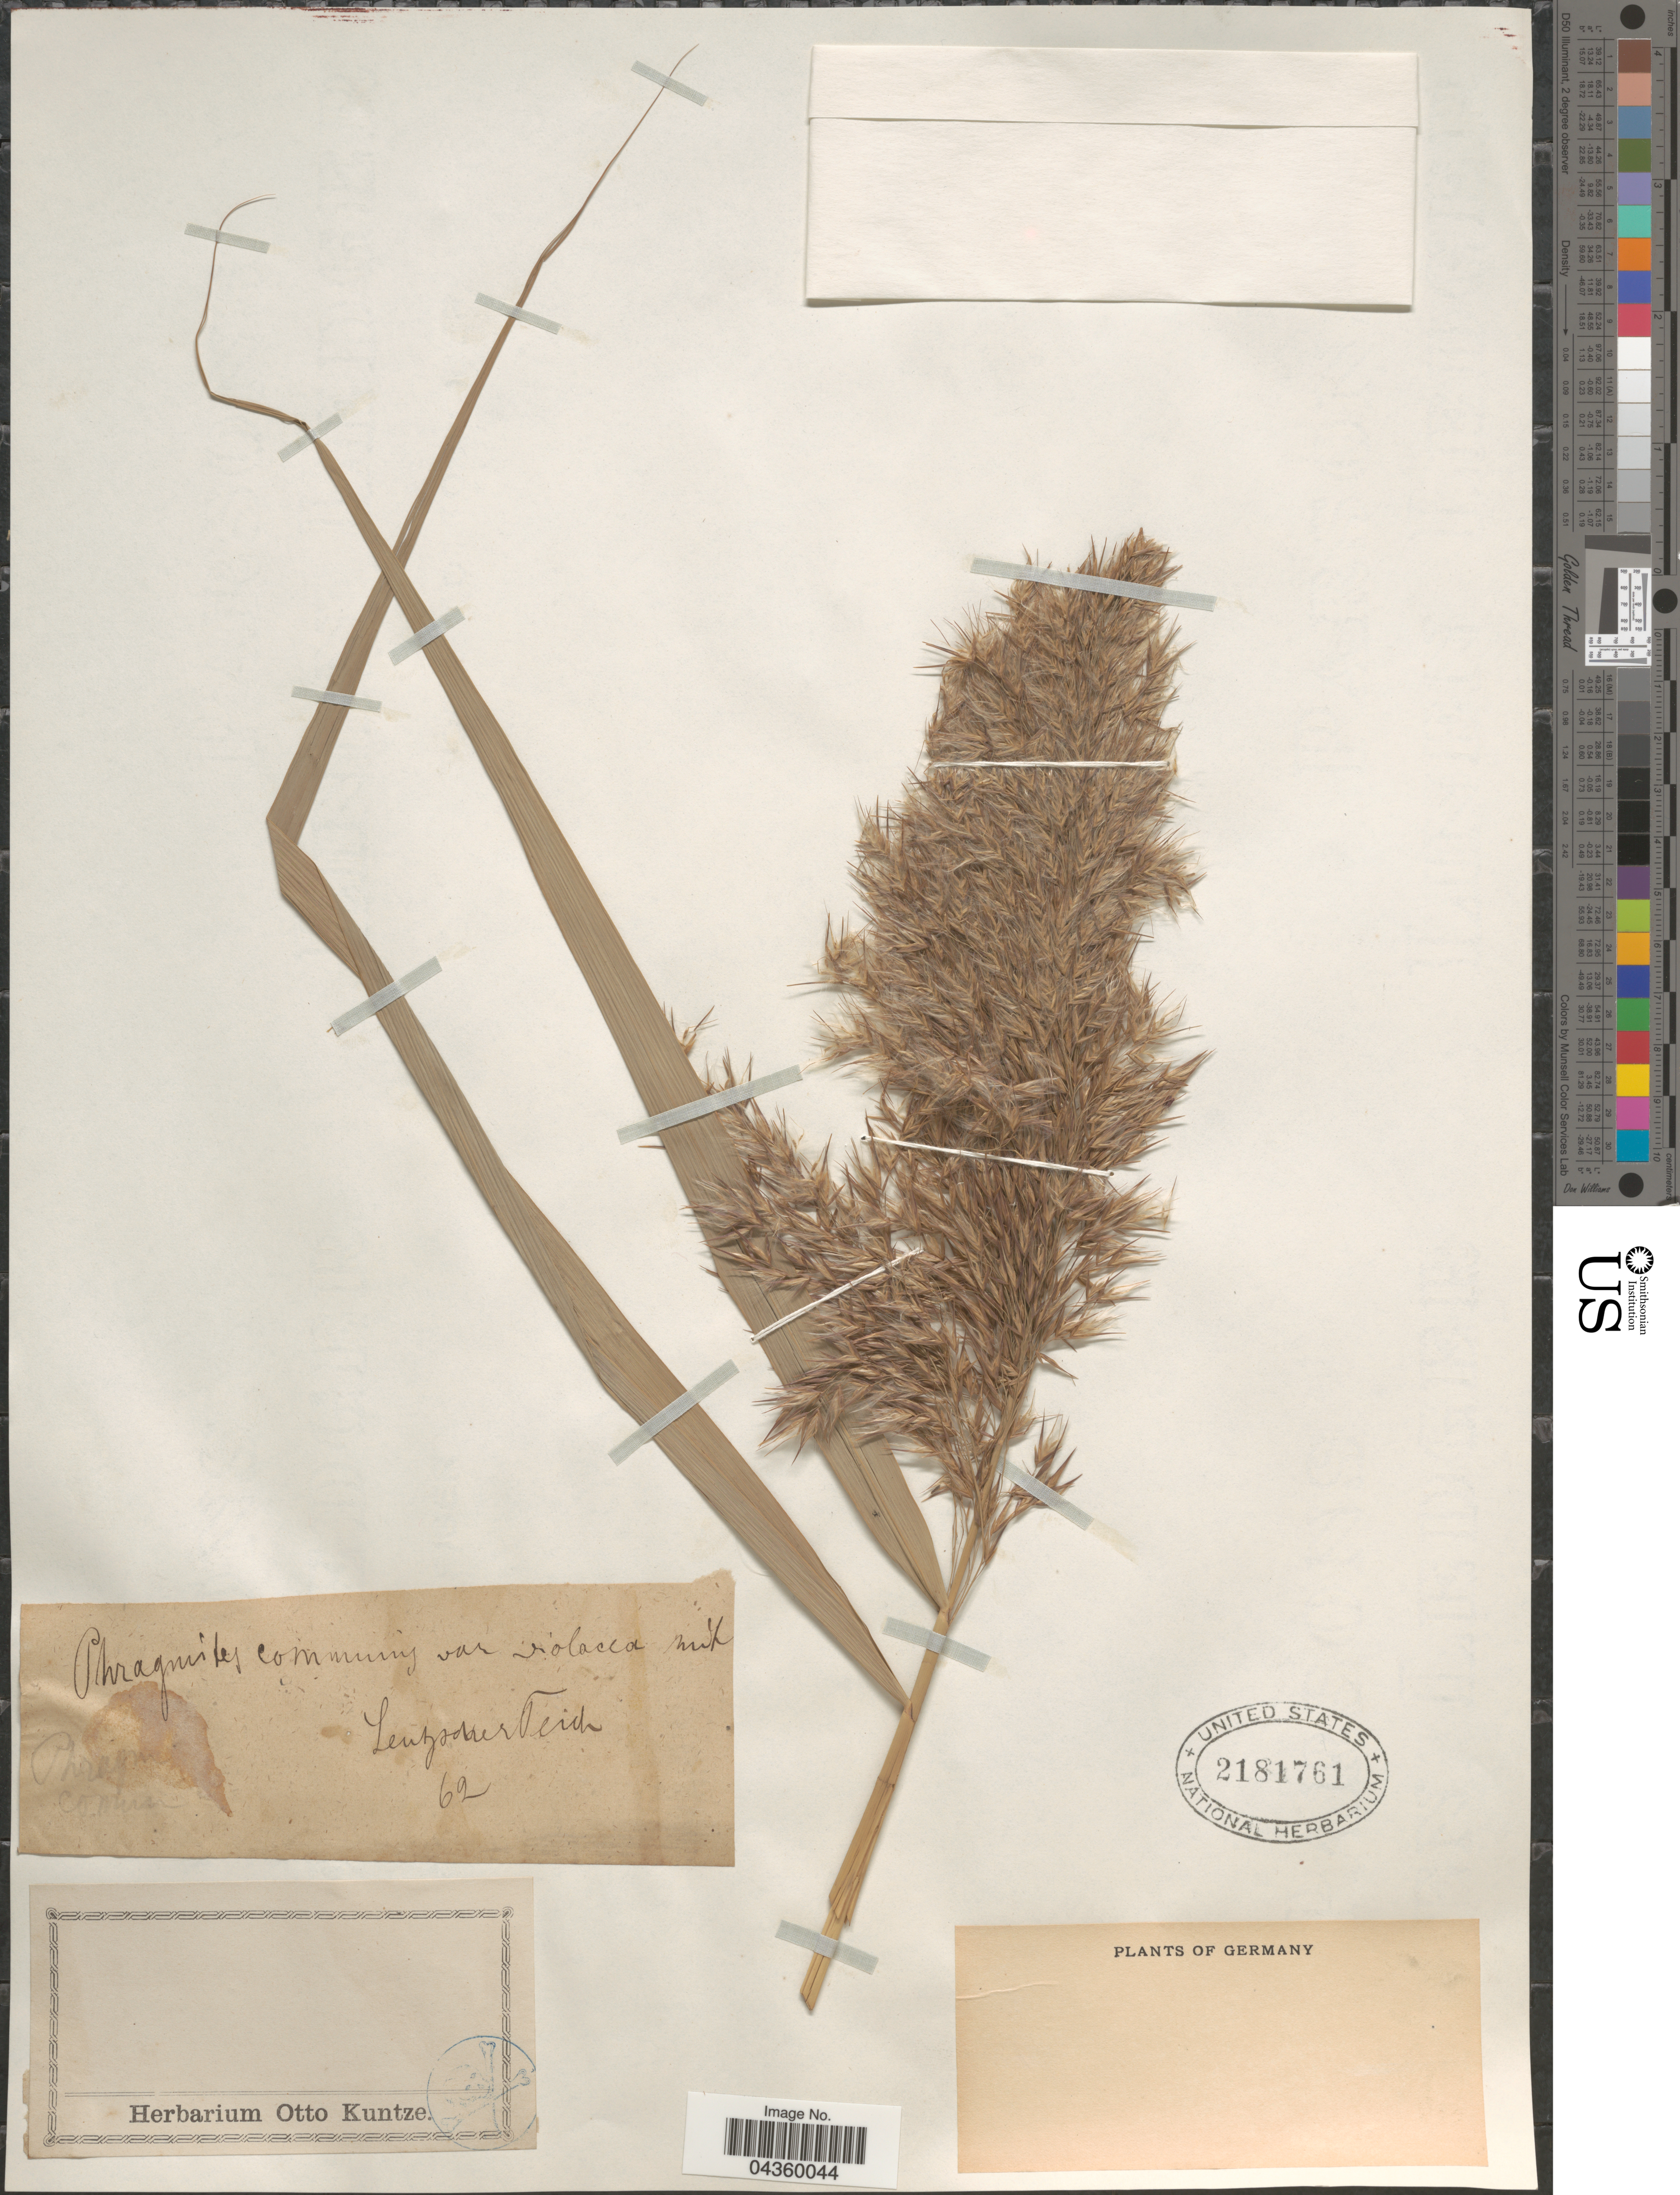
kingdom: Plantae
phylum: Tracheophyta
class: Liliopsida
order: Poales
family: Poaceae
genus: Phragmites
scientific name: Phragmites australis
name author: (Cav.) Trin. ex Steud.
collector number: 62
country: Germany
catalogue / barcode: US 2181761